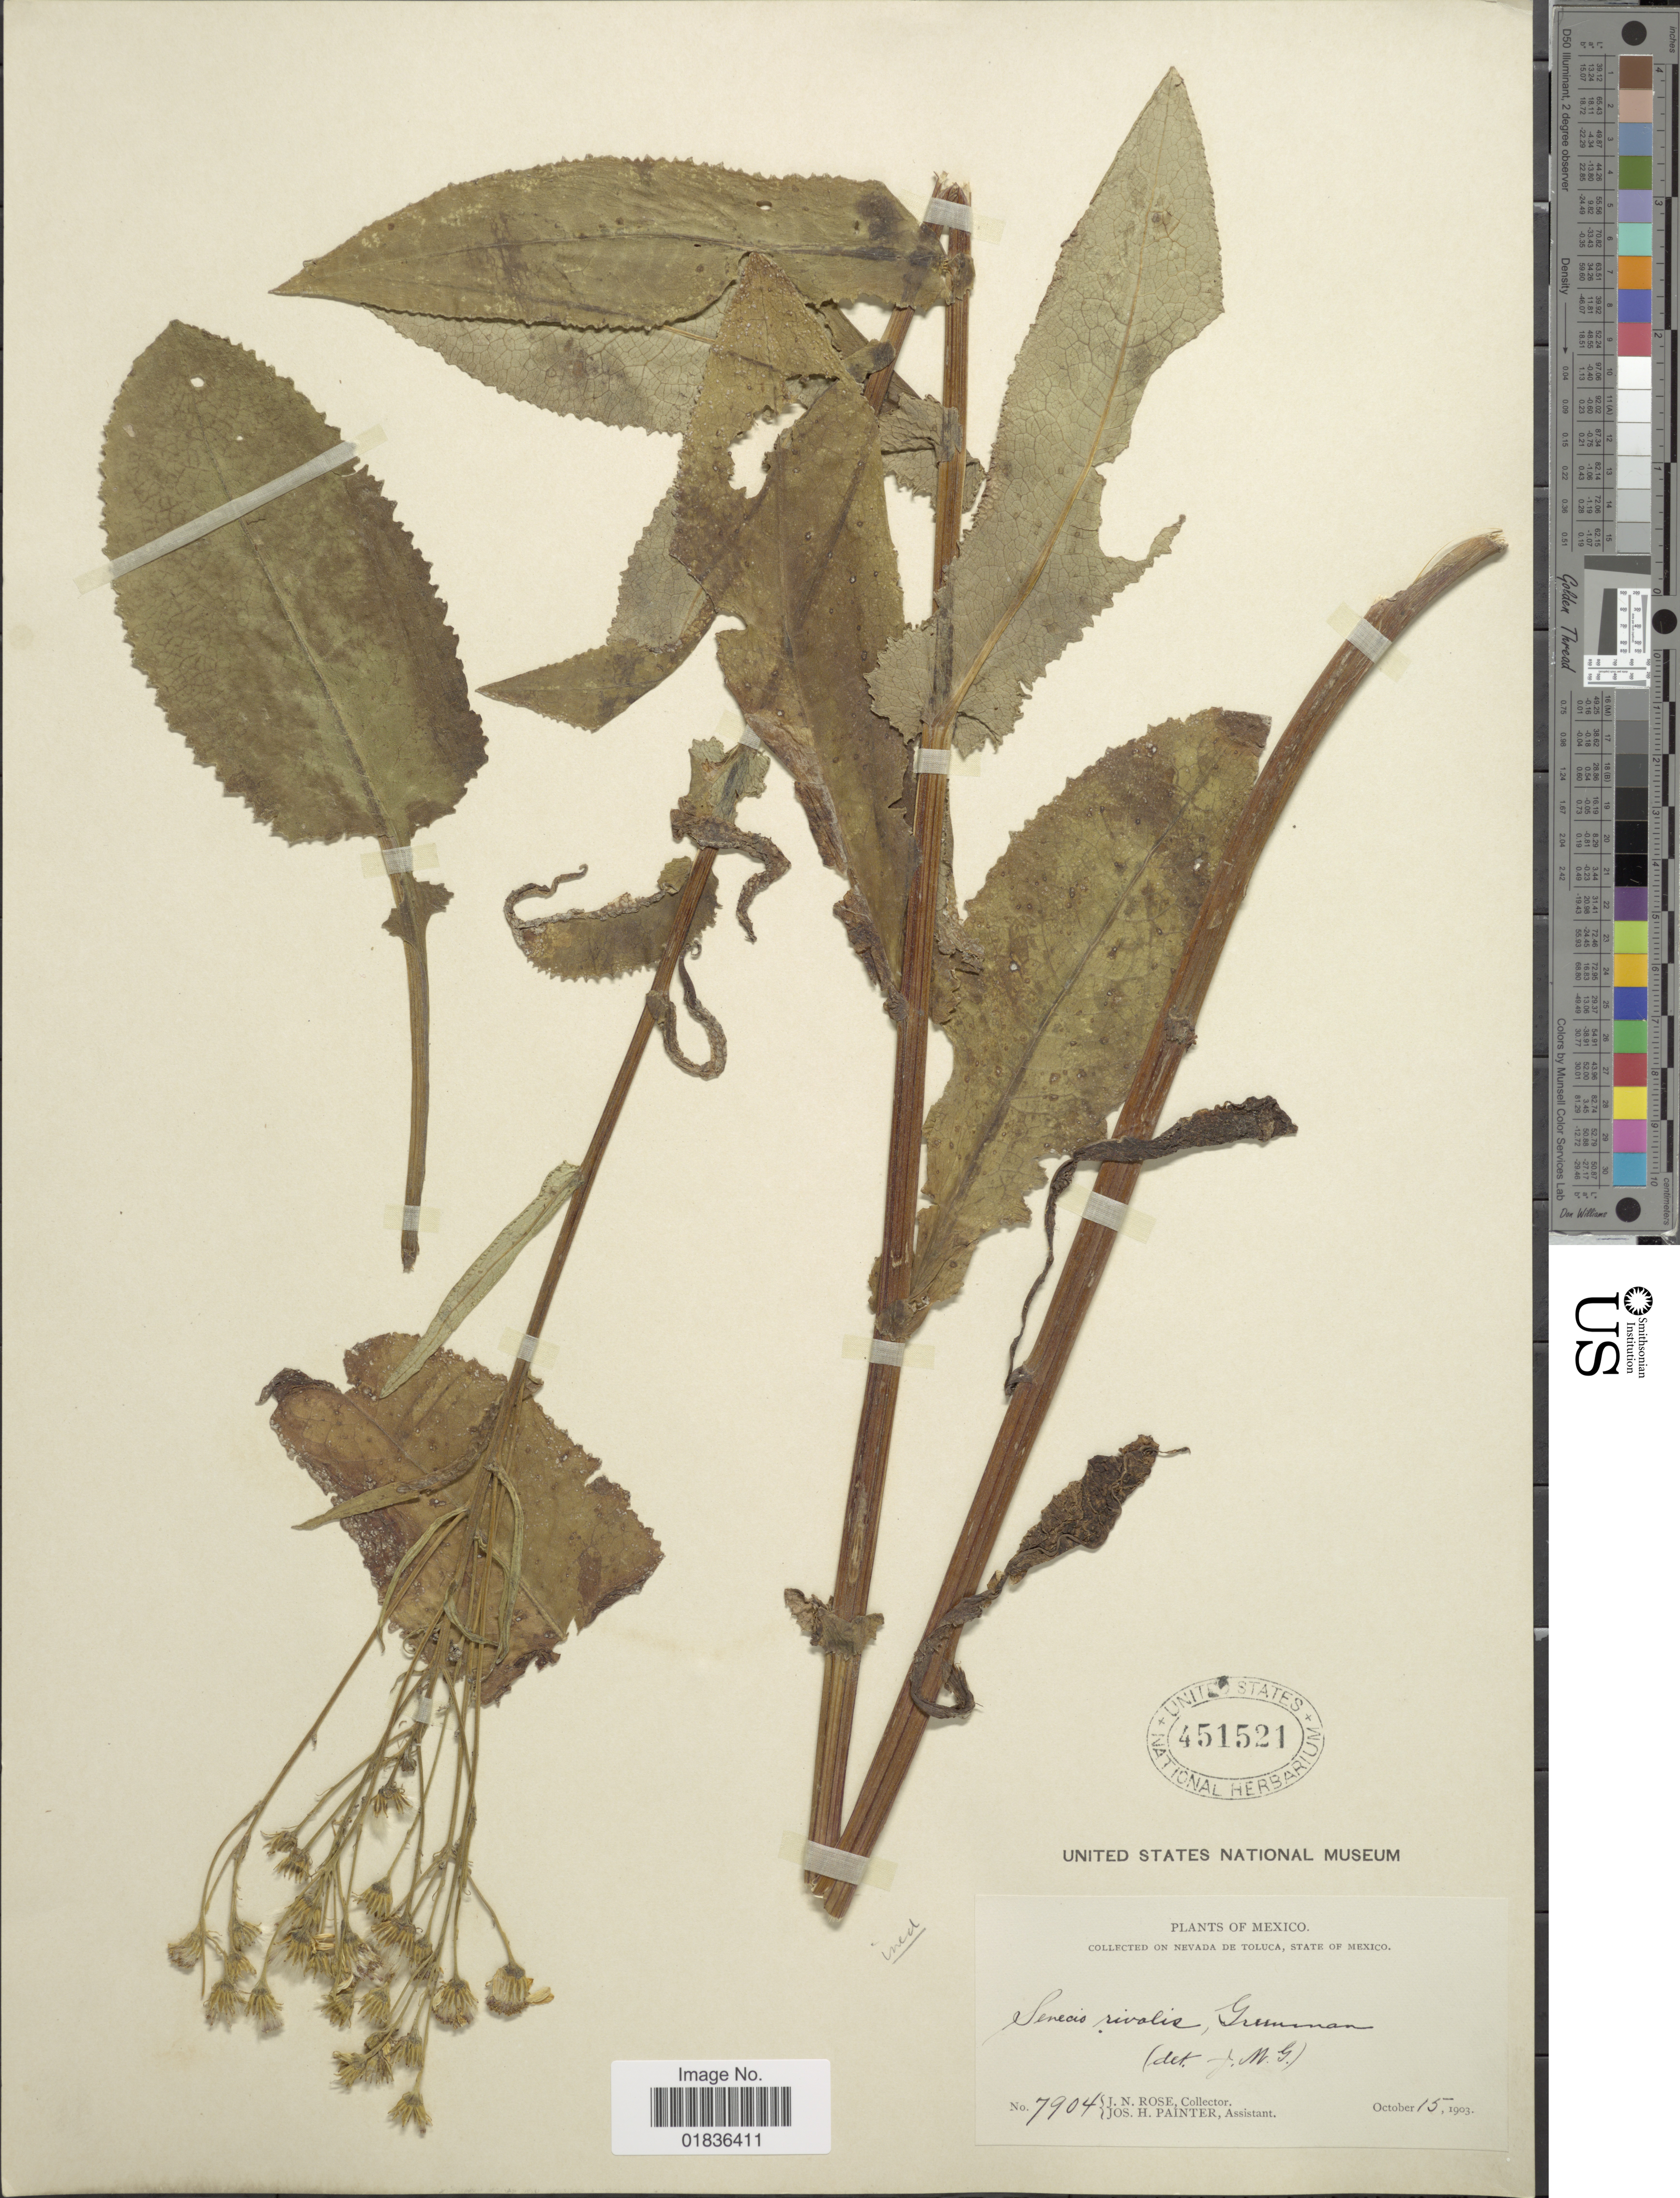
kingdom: Plantae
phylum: Tracheophyta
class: Magnoliopsida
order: Asterales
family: Asteraceae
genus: Senecio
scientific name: Senecio rivalis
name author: Greenm.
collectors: J. N. Rose & J. H. Painter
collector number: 7904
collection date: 1903-10-15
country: Mexico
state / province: México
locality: On Nevada de Toluca.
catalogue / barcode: US 451521